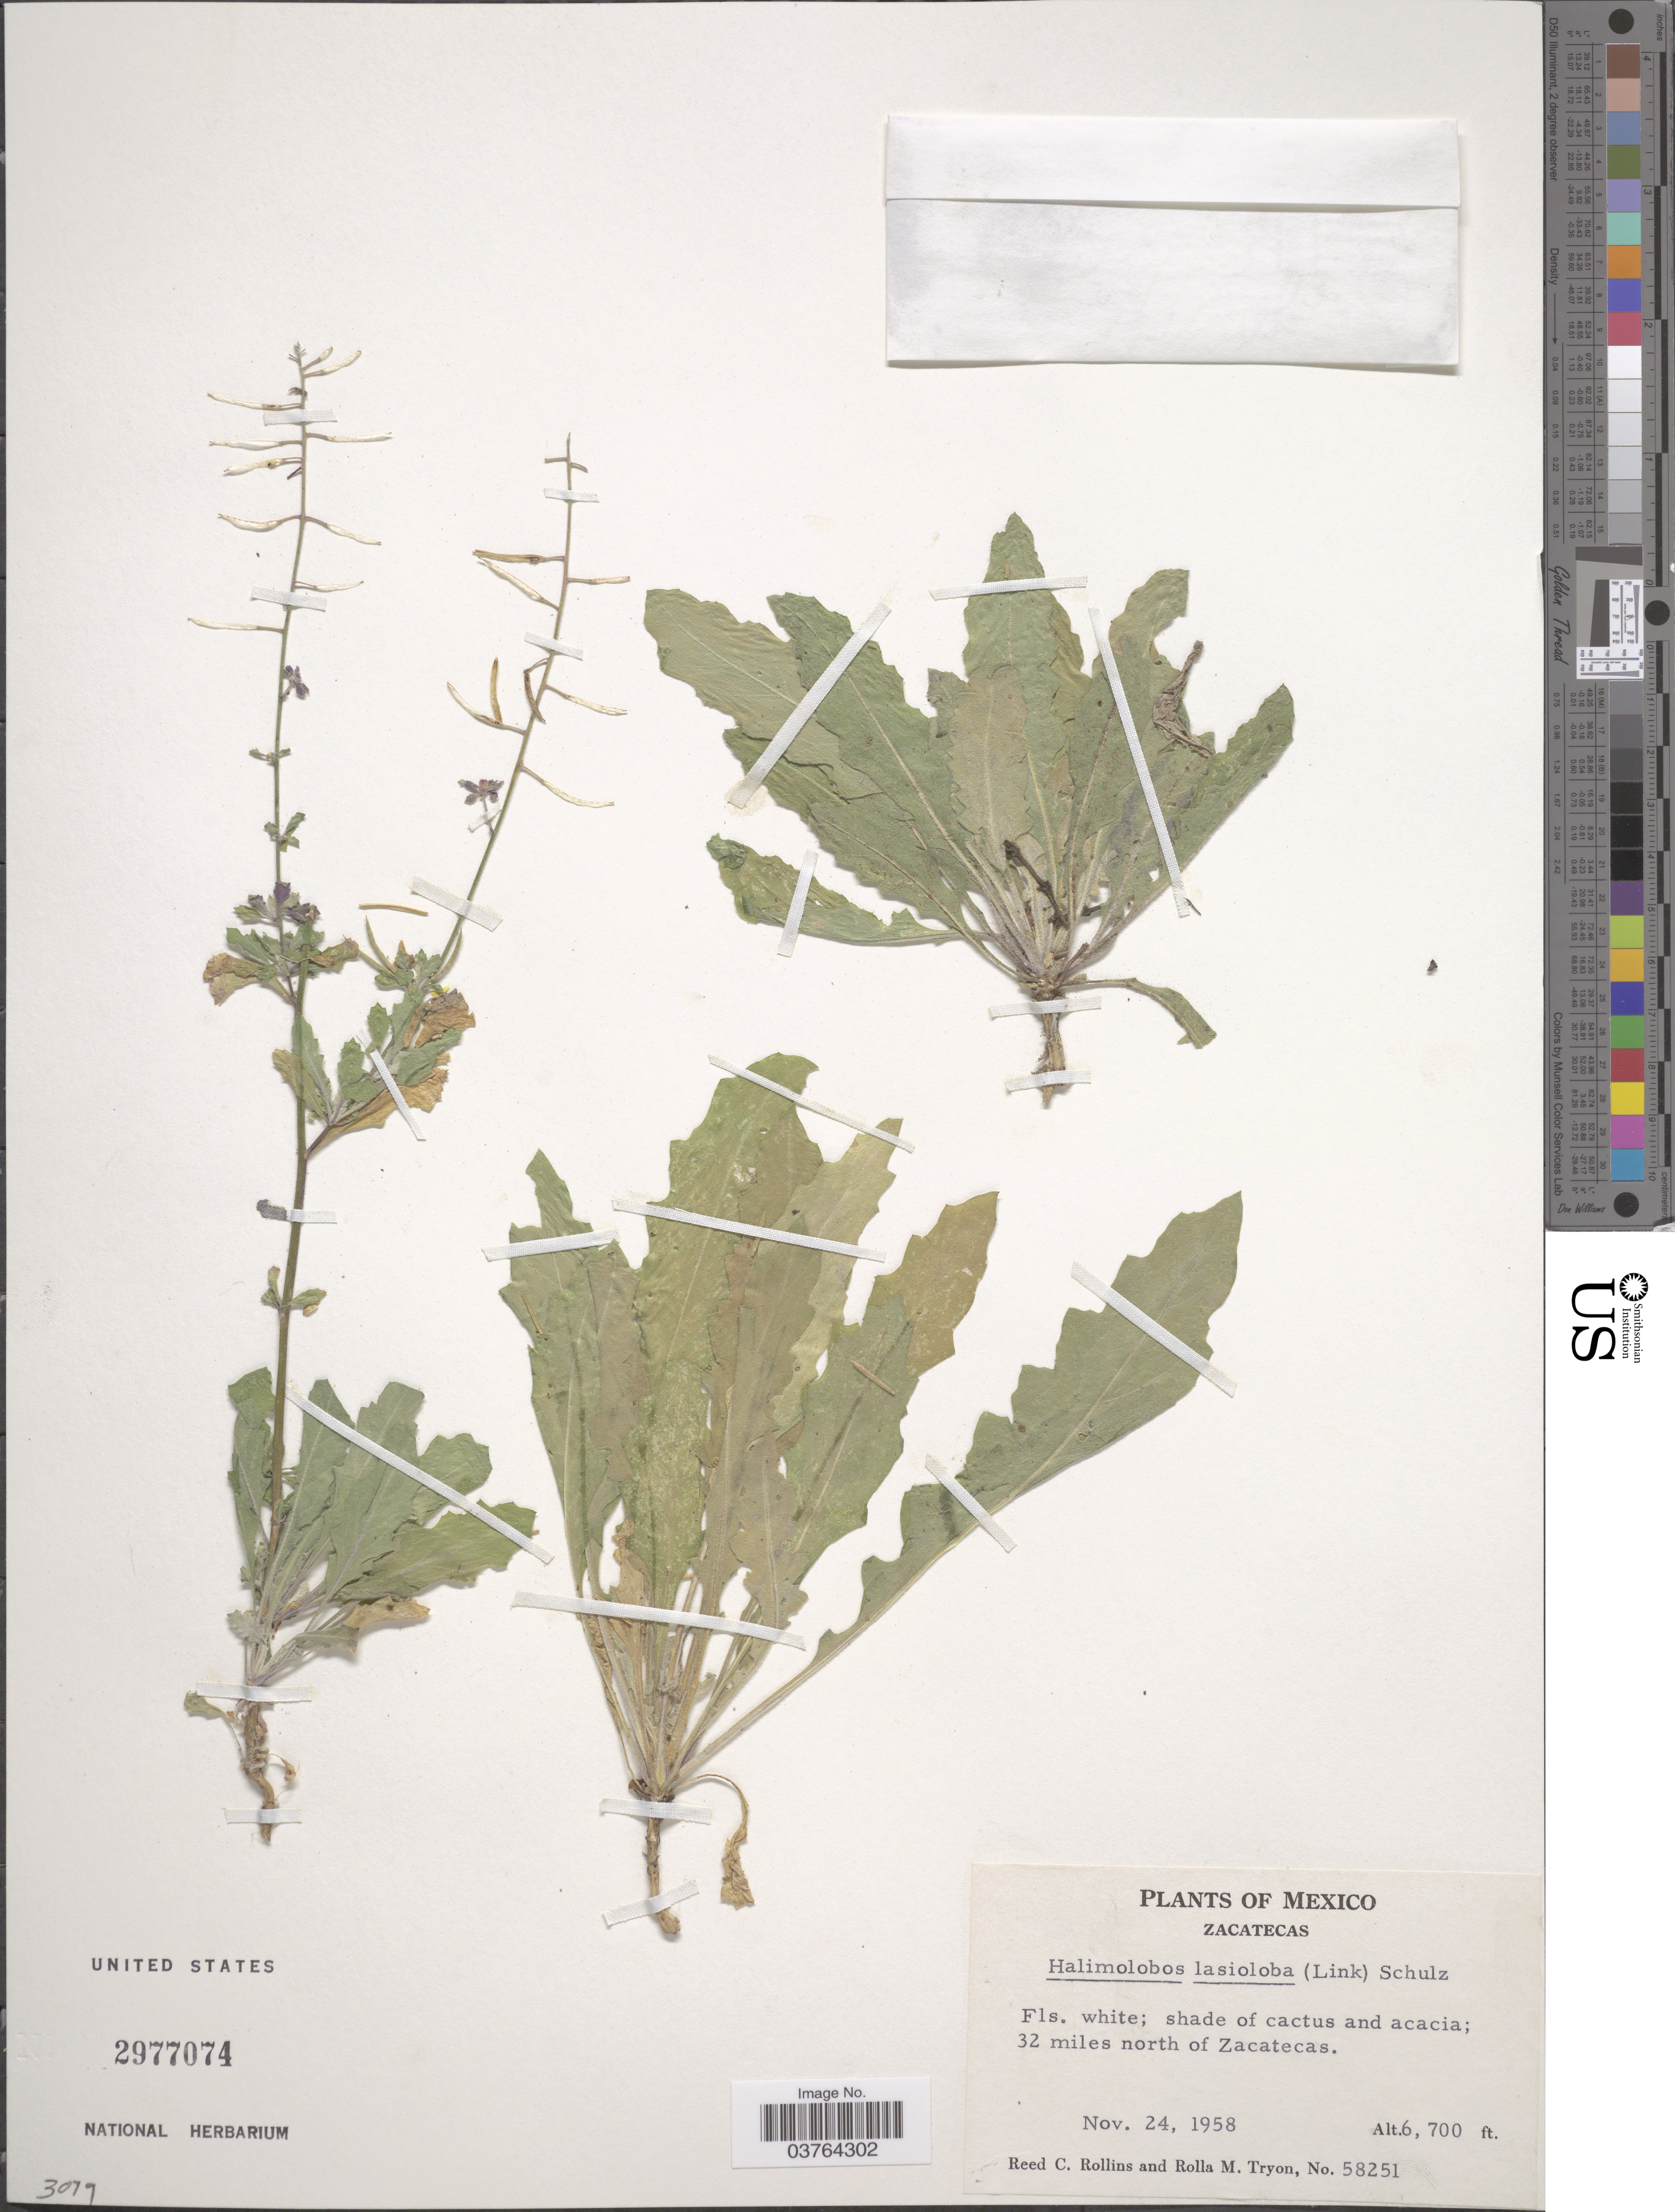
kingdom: Plantae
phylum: Tracheophyta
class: Magnoliopsida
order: Brassicales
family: Brassicaceae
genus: Halimolobos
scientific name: Halimolobos lasiolobus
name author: (Link) O.E. Schulz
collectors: R. C. Rollins & R. M. Tryon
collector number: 58251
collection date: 1958-11-24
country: Mexico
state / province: Zacatecas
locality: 32 miles north of Zacatecas.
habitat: shade of cacti and acacia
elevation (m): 2042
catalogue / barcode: US 2977074